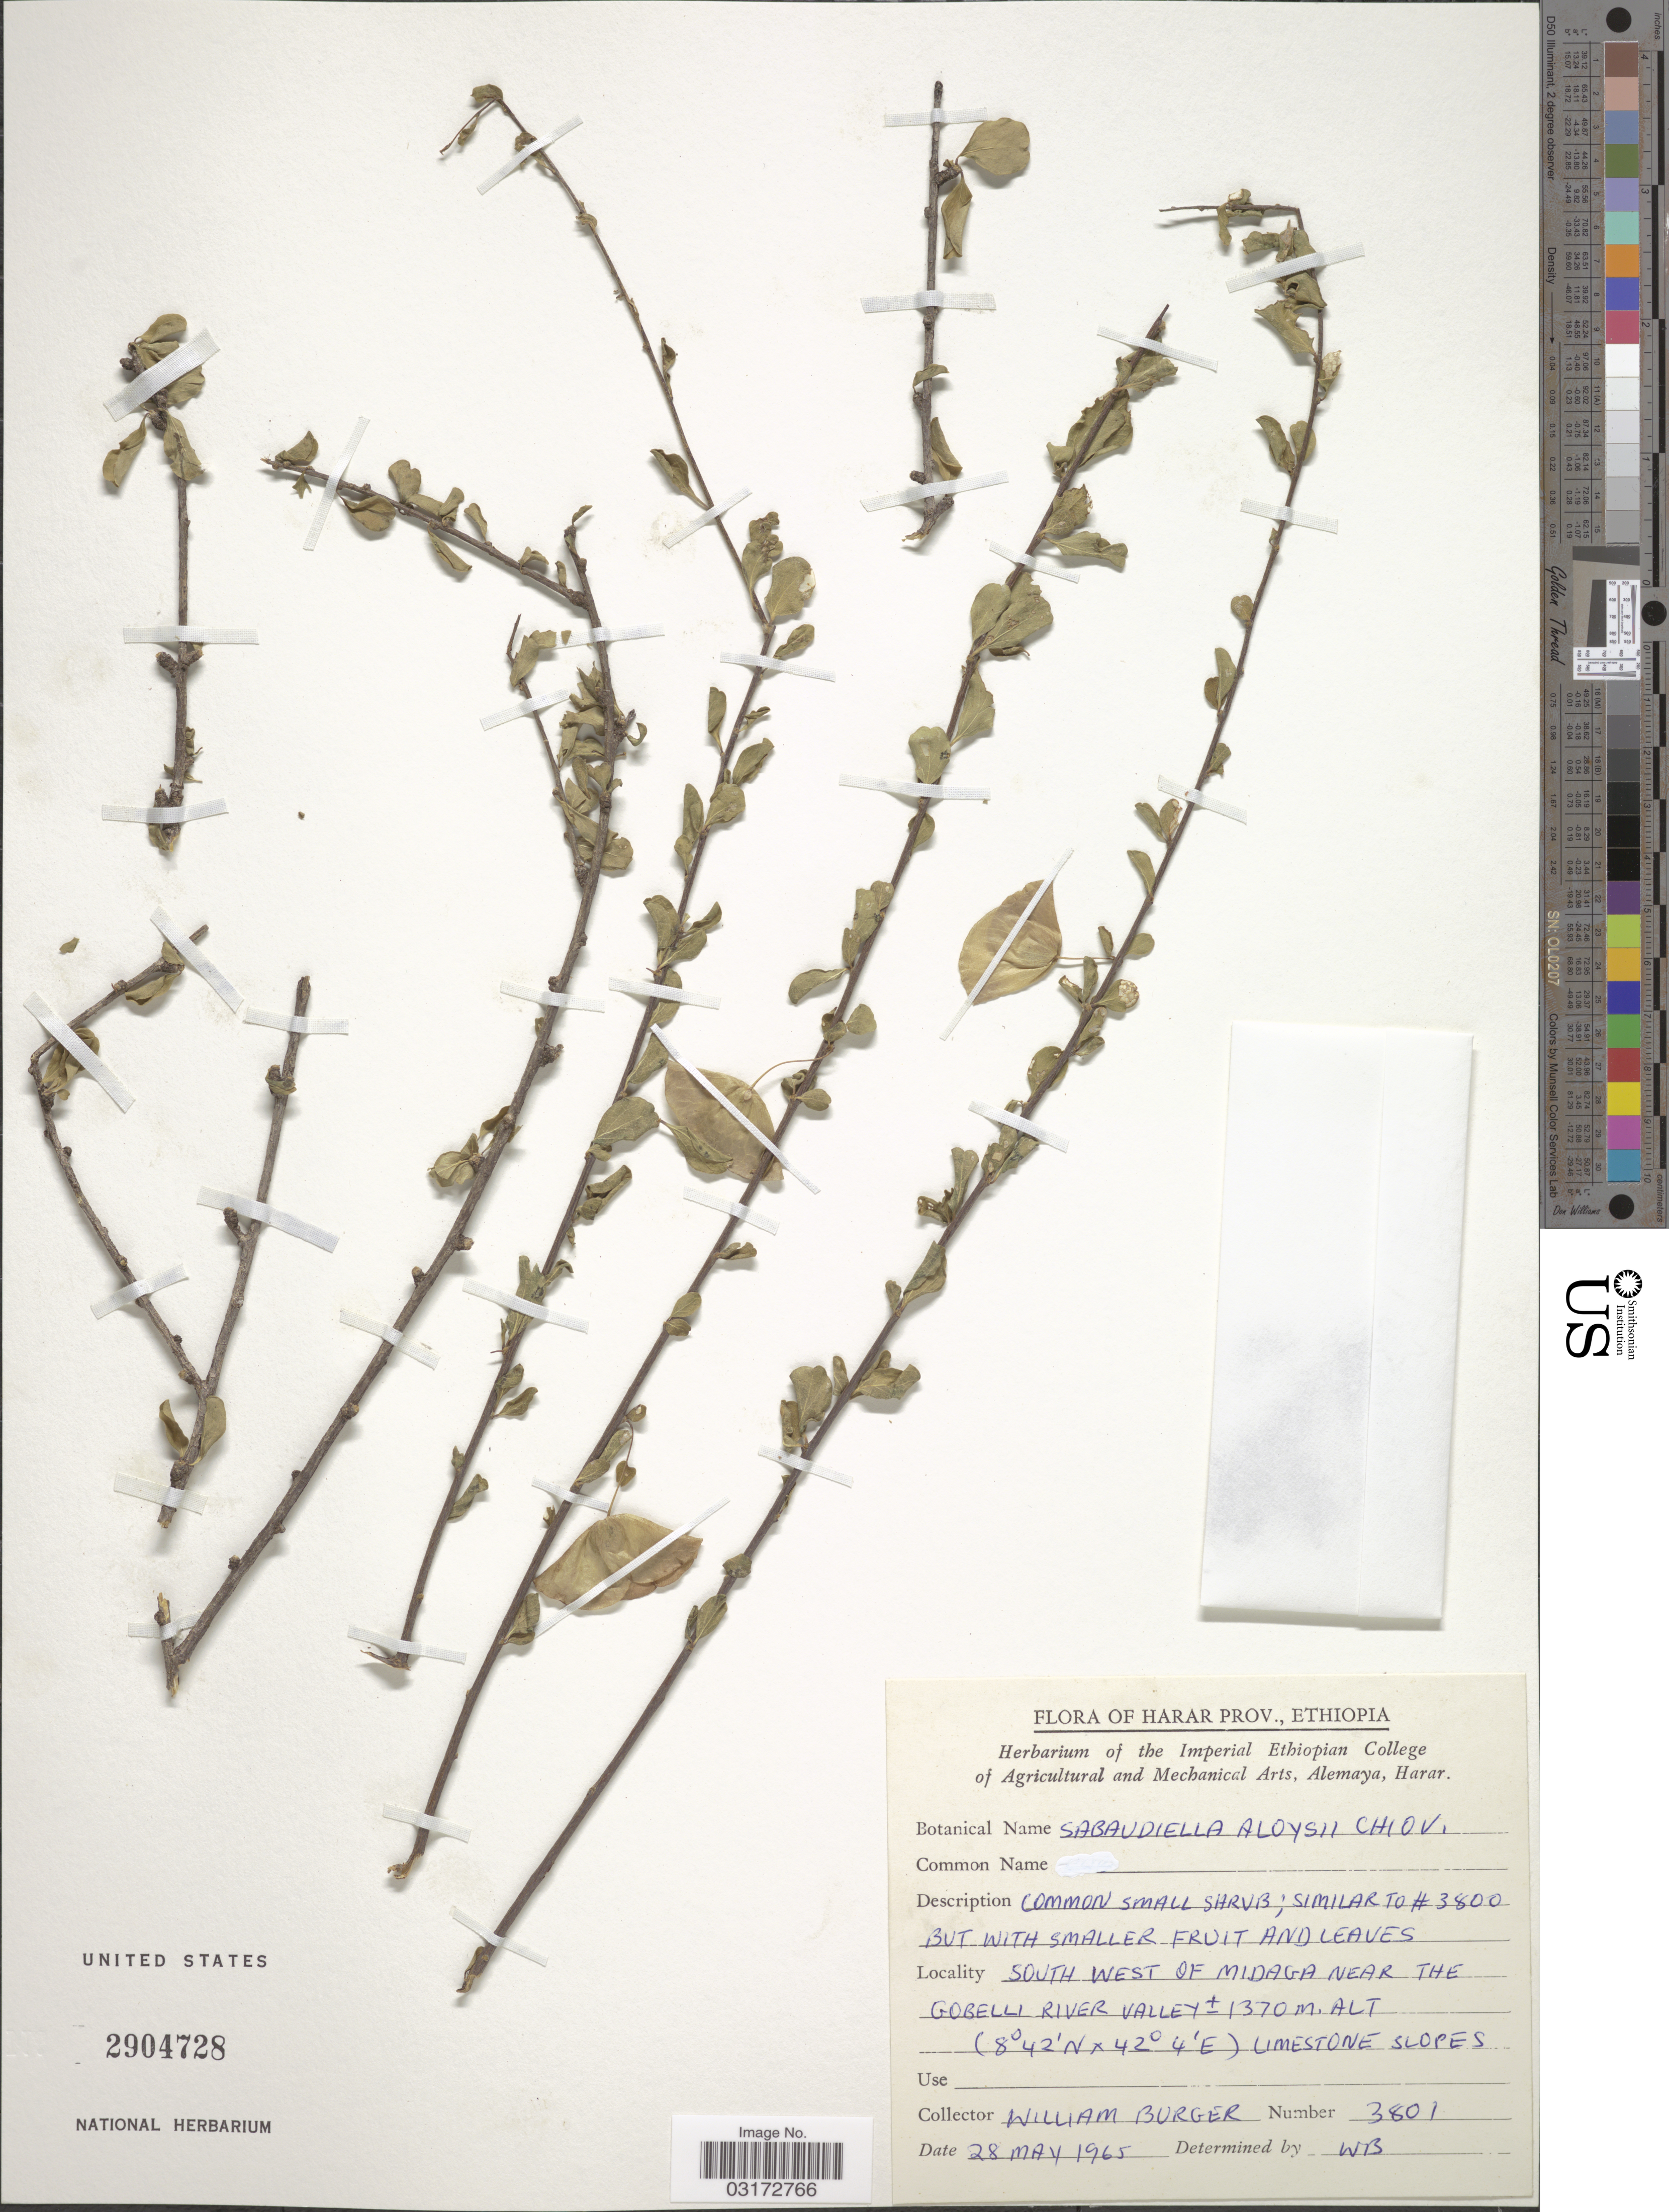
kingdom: Plantae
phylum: Tracheophyta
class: Magnoliopsida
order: Solanales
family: Convolvulaceae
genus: Hildebrandtia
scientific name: Hildebrandtia aloysii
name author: Sebsebe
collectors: W. Burger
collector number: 3801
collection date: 1965-05-28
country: Ethiopia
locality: Harar Prov. South West of Midaga near the Gobelli River Valley.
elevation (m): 1370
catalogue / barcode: US 2904728